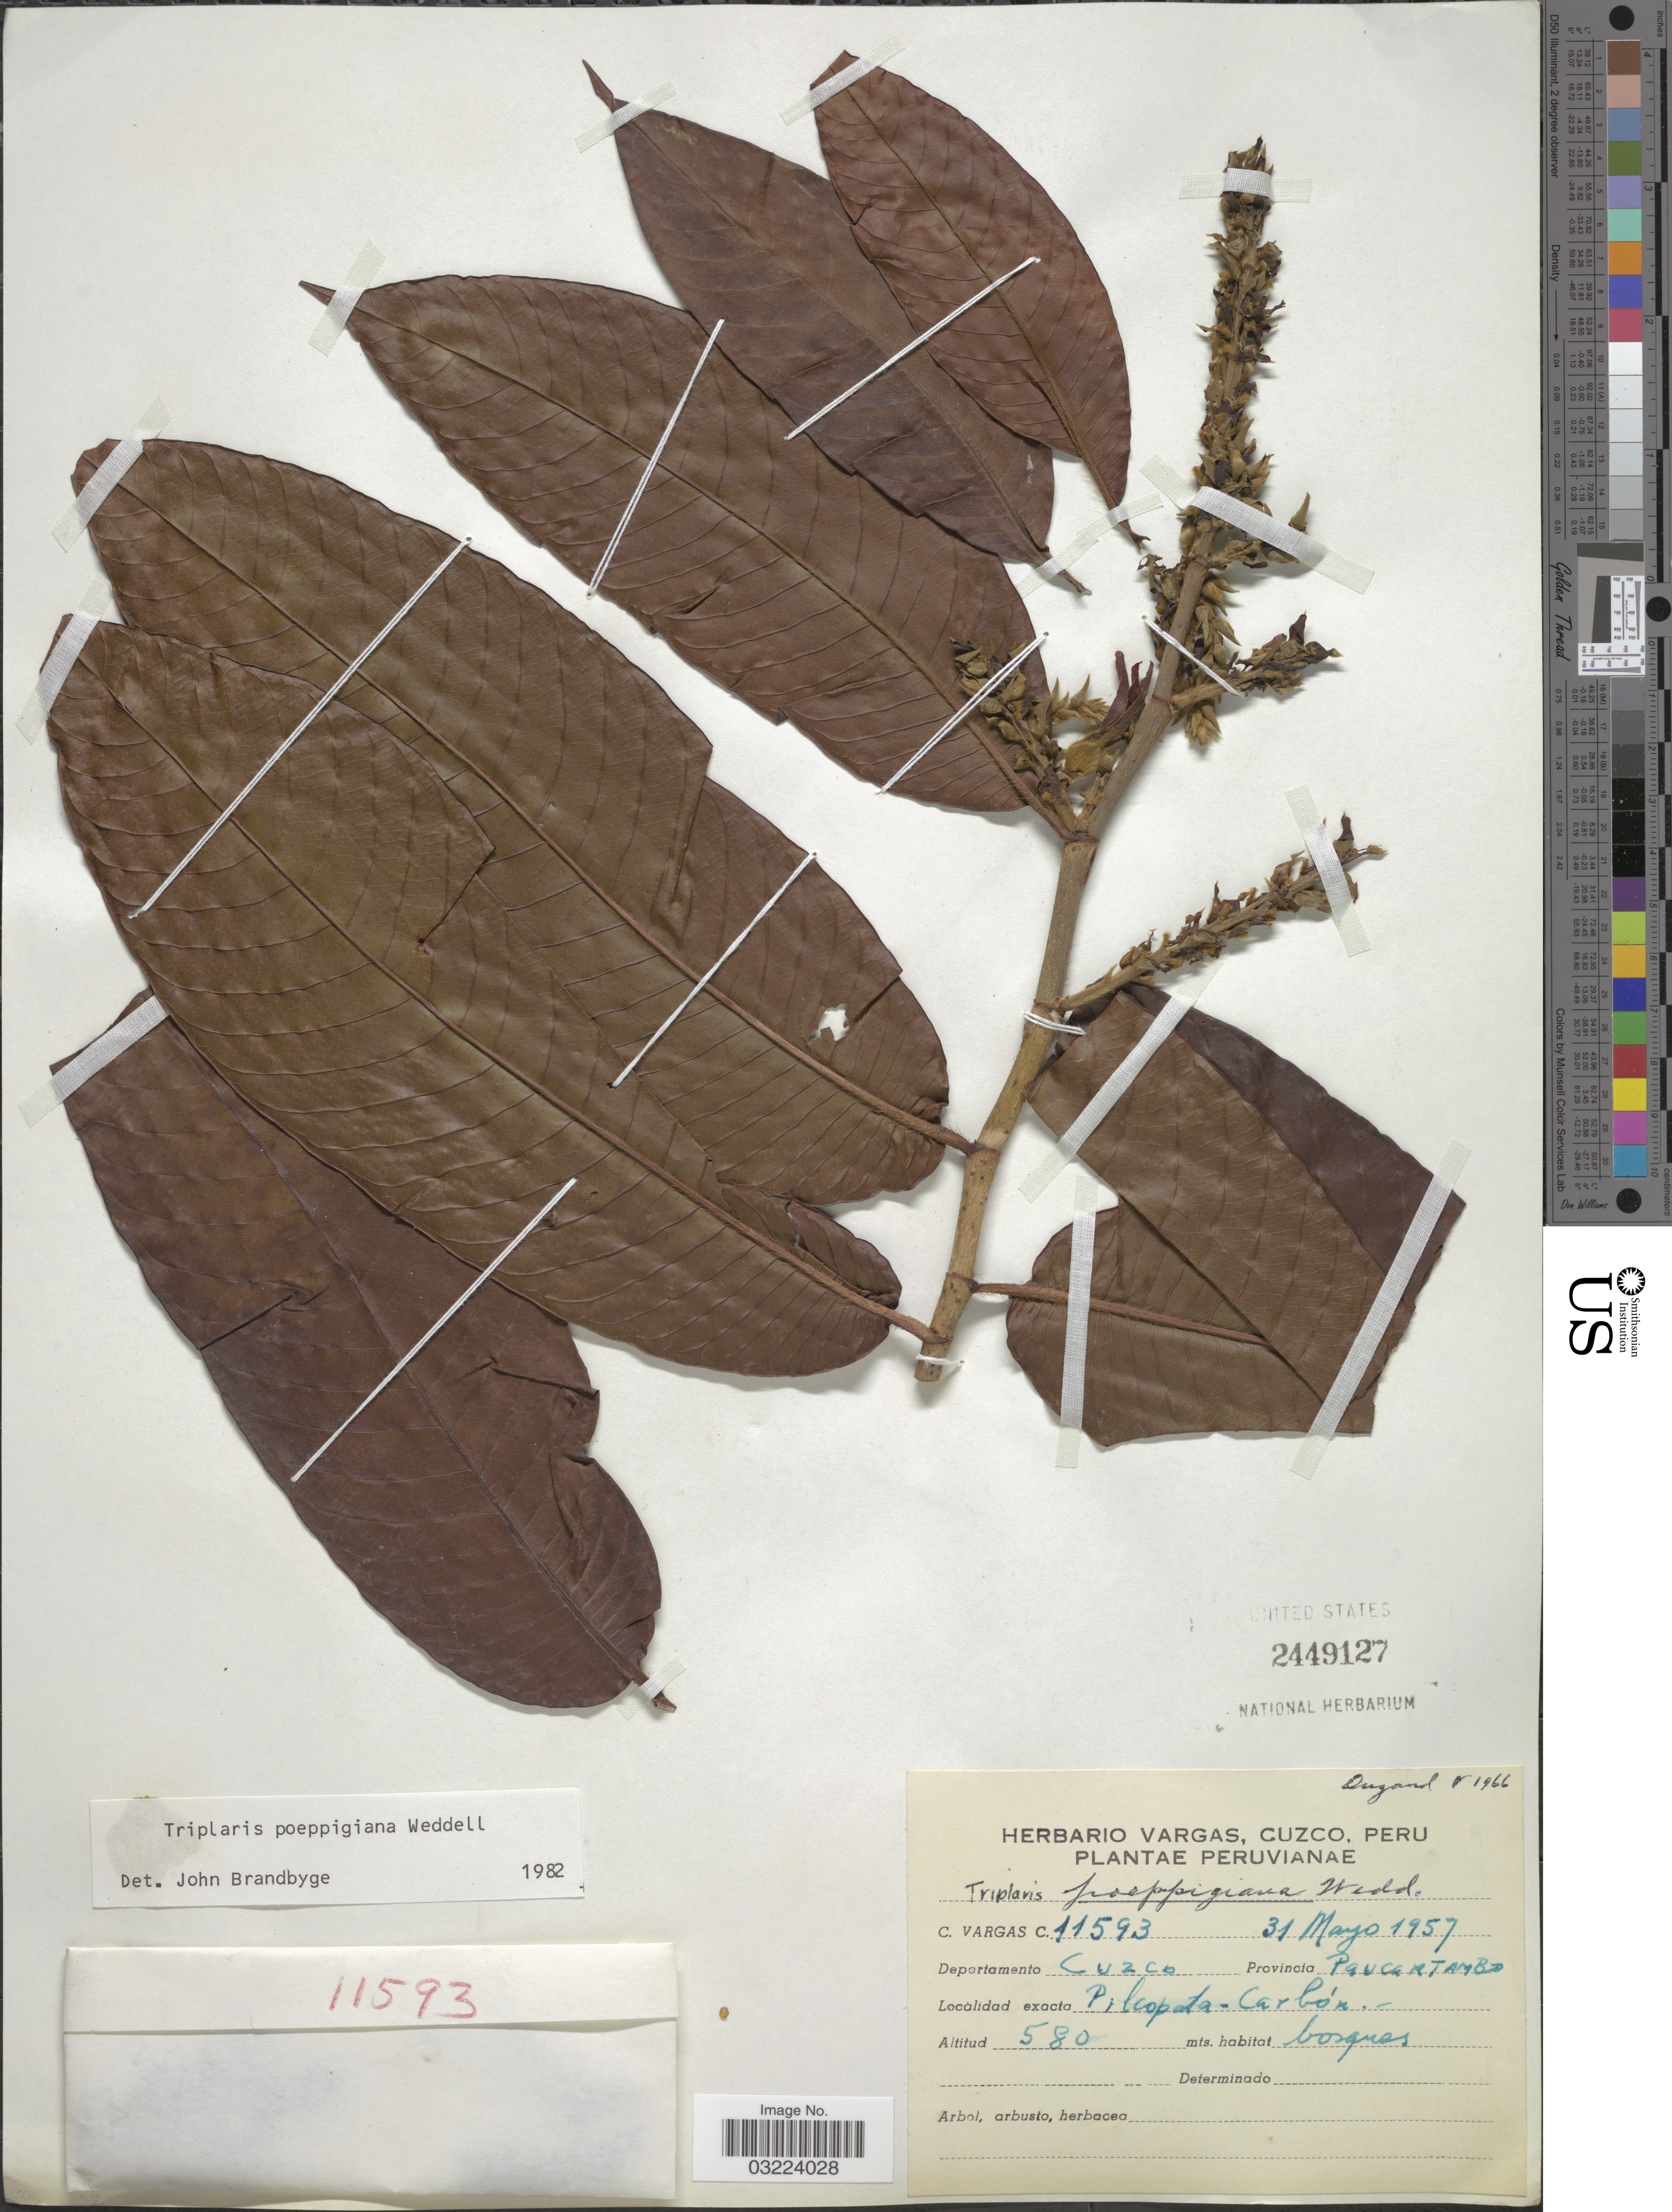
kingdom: Plantae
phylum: Tracheophyta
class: Magnoliopsida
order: Caryophyllales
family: Polygonaceae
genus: Triplaris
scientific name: Triplaris poeppigiana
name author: Wedd.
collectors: C. Vargas Calderón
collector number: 11593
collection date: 1957-05-31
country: Peru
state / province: Cusco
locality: Pilcopata - Carbón, Provincia Paucartambo, Departamento Cuzco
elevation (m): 580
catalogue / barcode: US 2449127